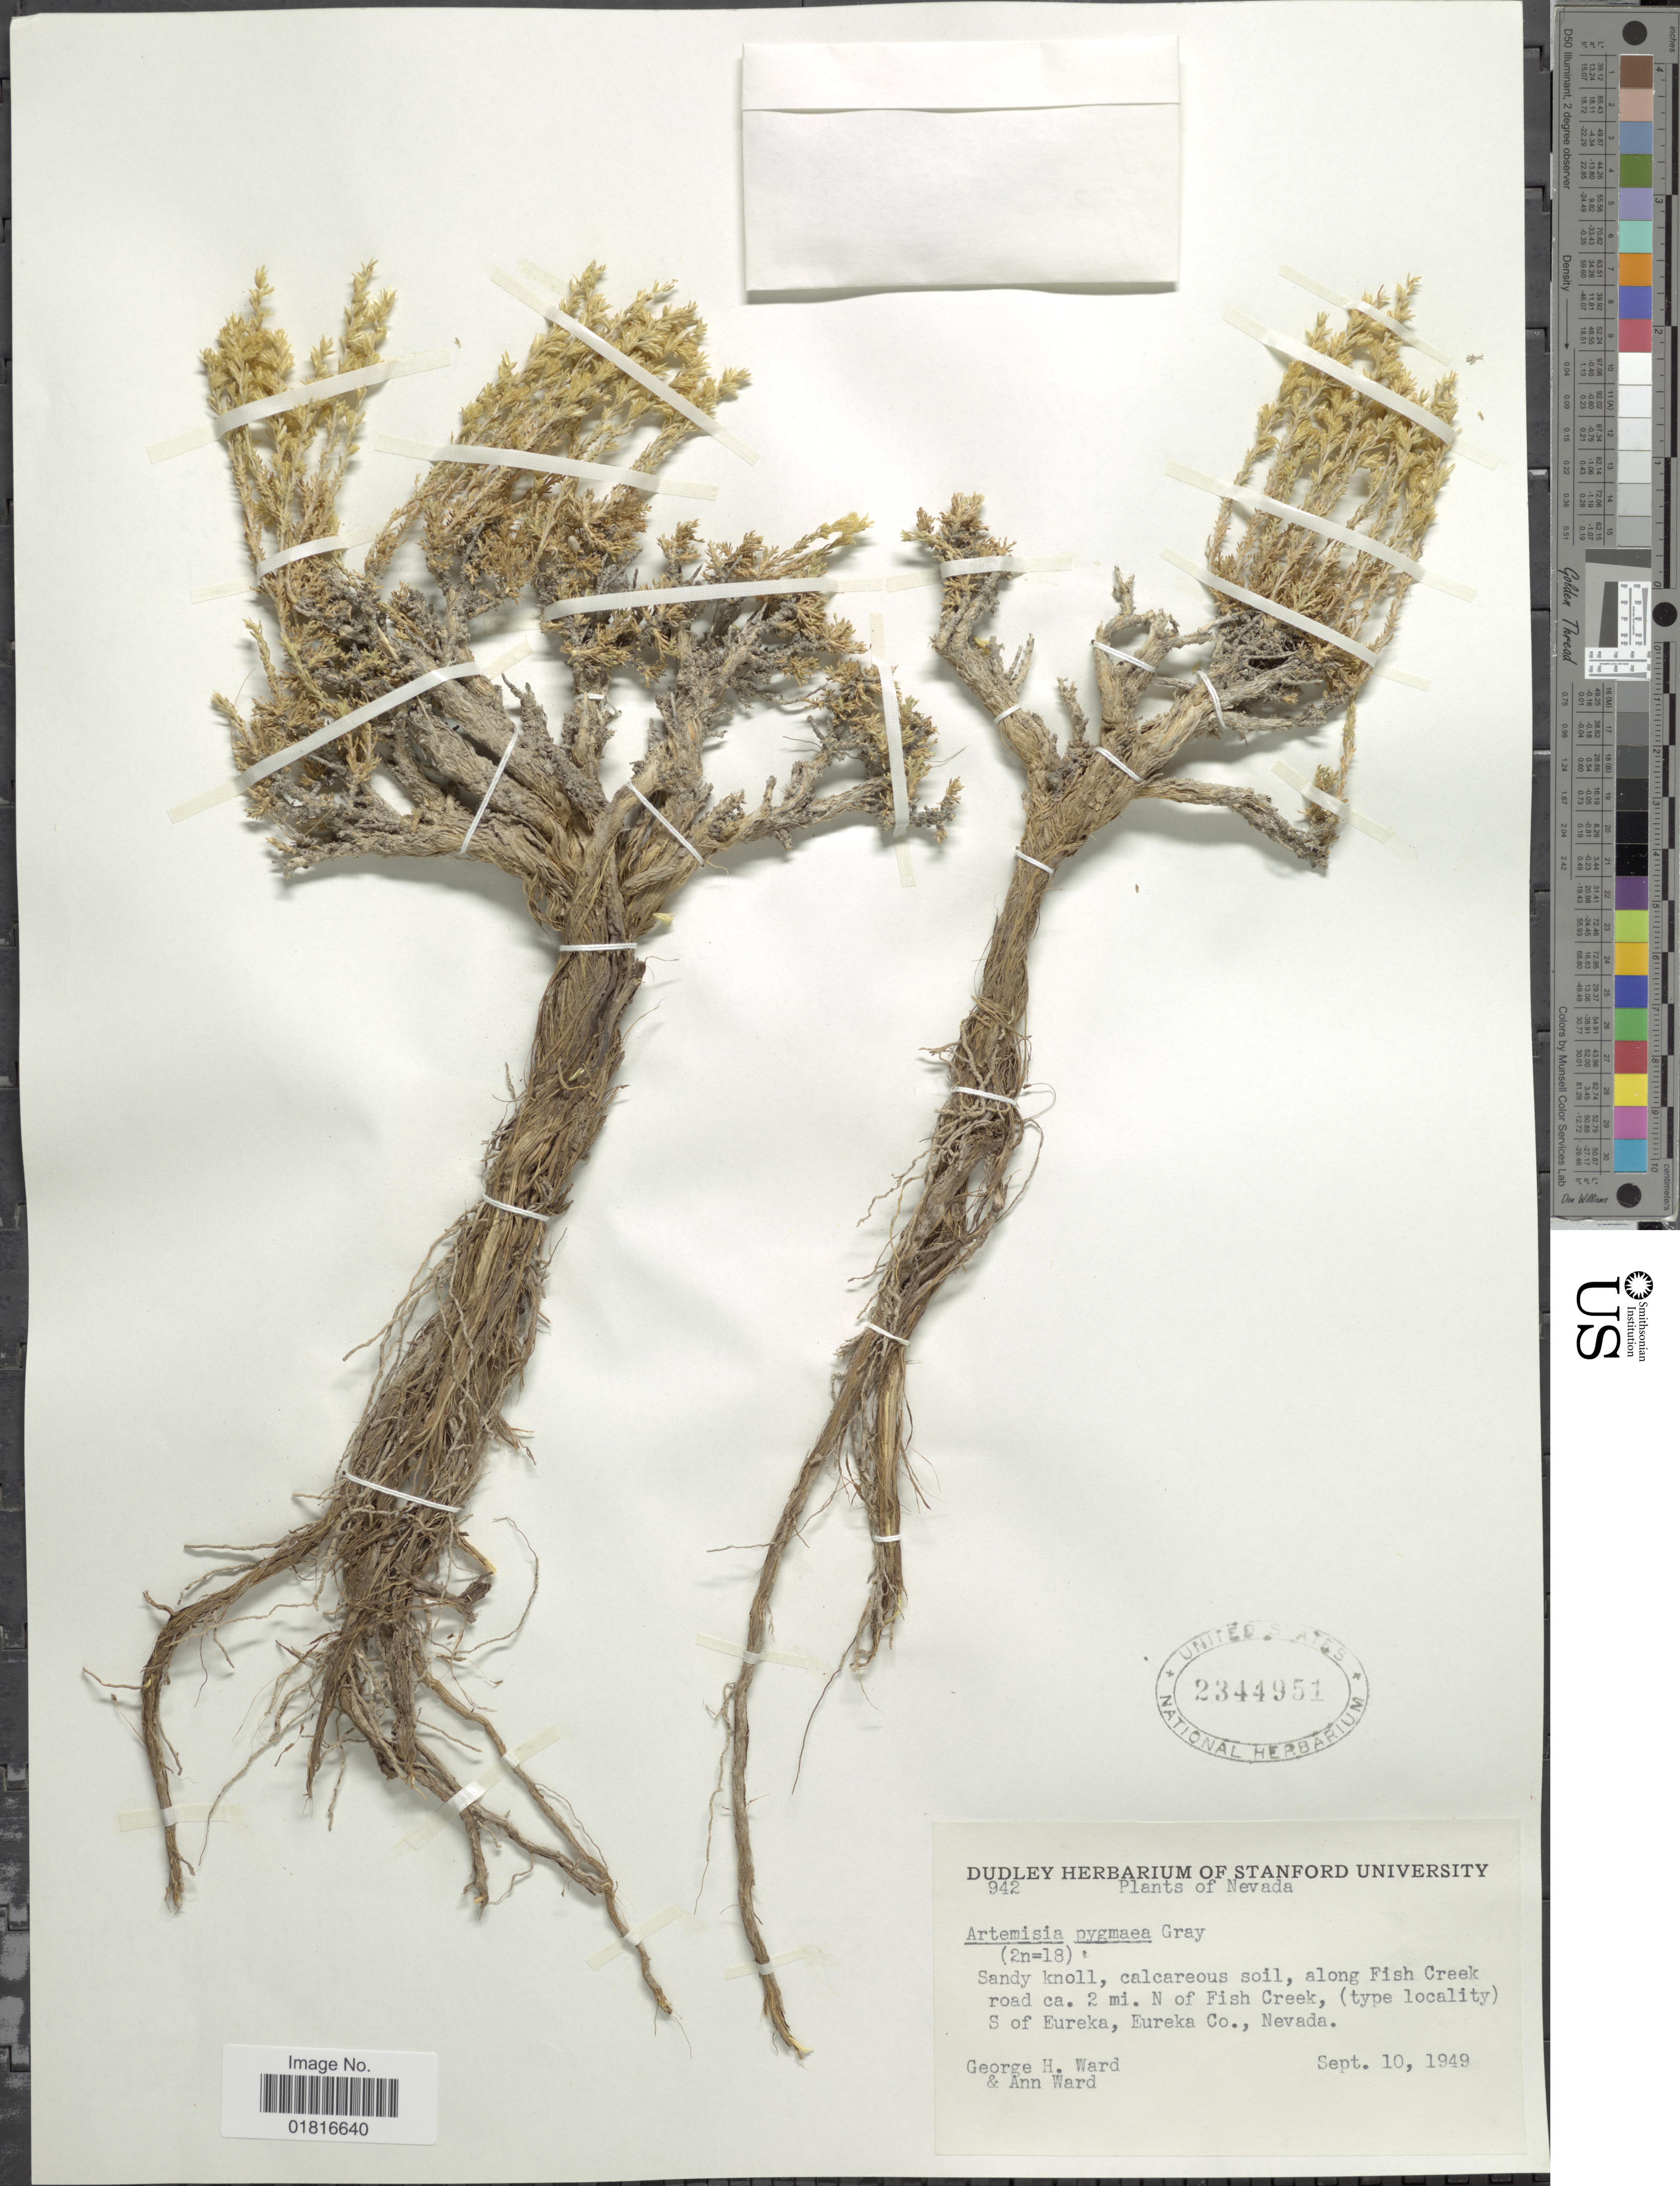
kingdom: Plantae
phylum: Tracheophyta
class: Magnoliopsida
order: Asterales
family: Asteraceae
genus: Artemisia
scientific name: Artemisia pygmaea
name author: A. Gray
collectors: G. H. Ward & A. Edward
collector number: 942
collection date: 1949-09-10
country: United States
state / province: Nevada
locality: Sandy knoll, calcareous soil, along Fish Creek road ca. 2 mi N of Fish Creek, S of Uereka, Eureka Co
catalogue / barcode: US 2344951